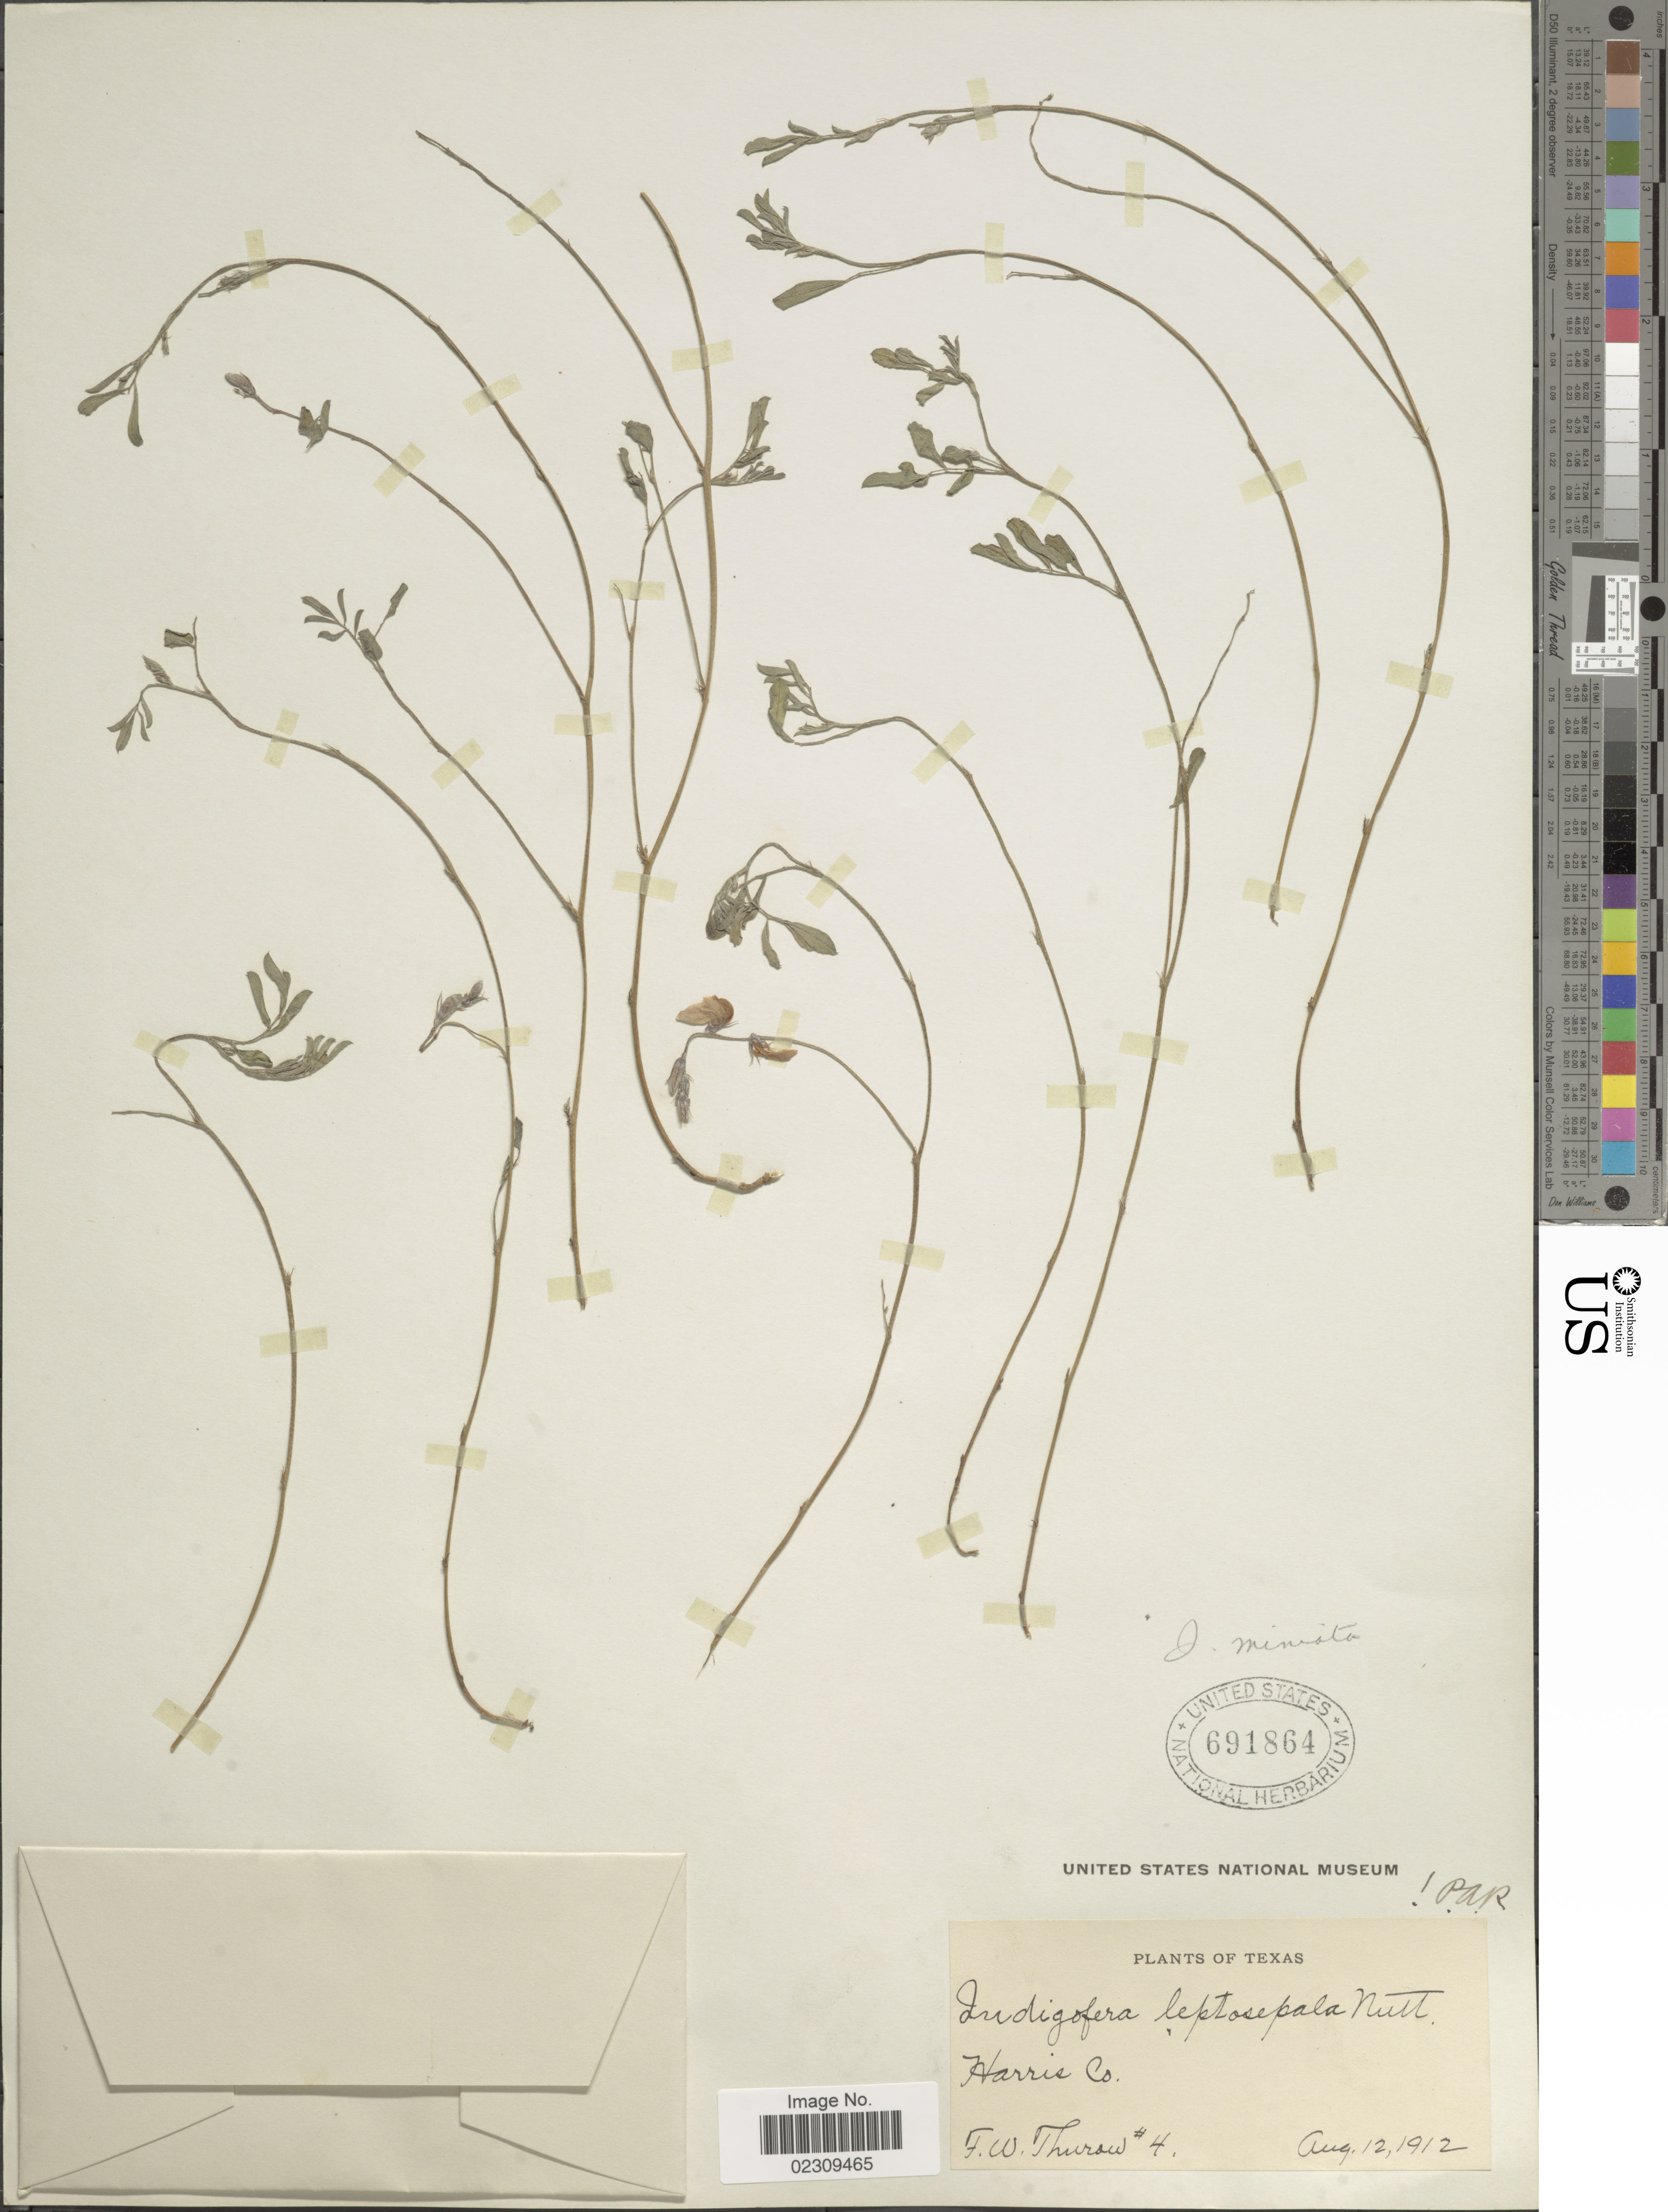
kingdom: Plantae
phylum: Tracheophyta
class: Magnoliopsida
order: Fabales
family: Fabaceae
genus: Indigofera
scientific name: Indigofera leptosepala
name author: Nutt.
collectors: F. W. Thurow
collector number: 4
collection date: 1912-08-12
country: United States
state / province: Texas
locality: Harris Co.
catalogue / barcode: US 691864